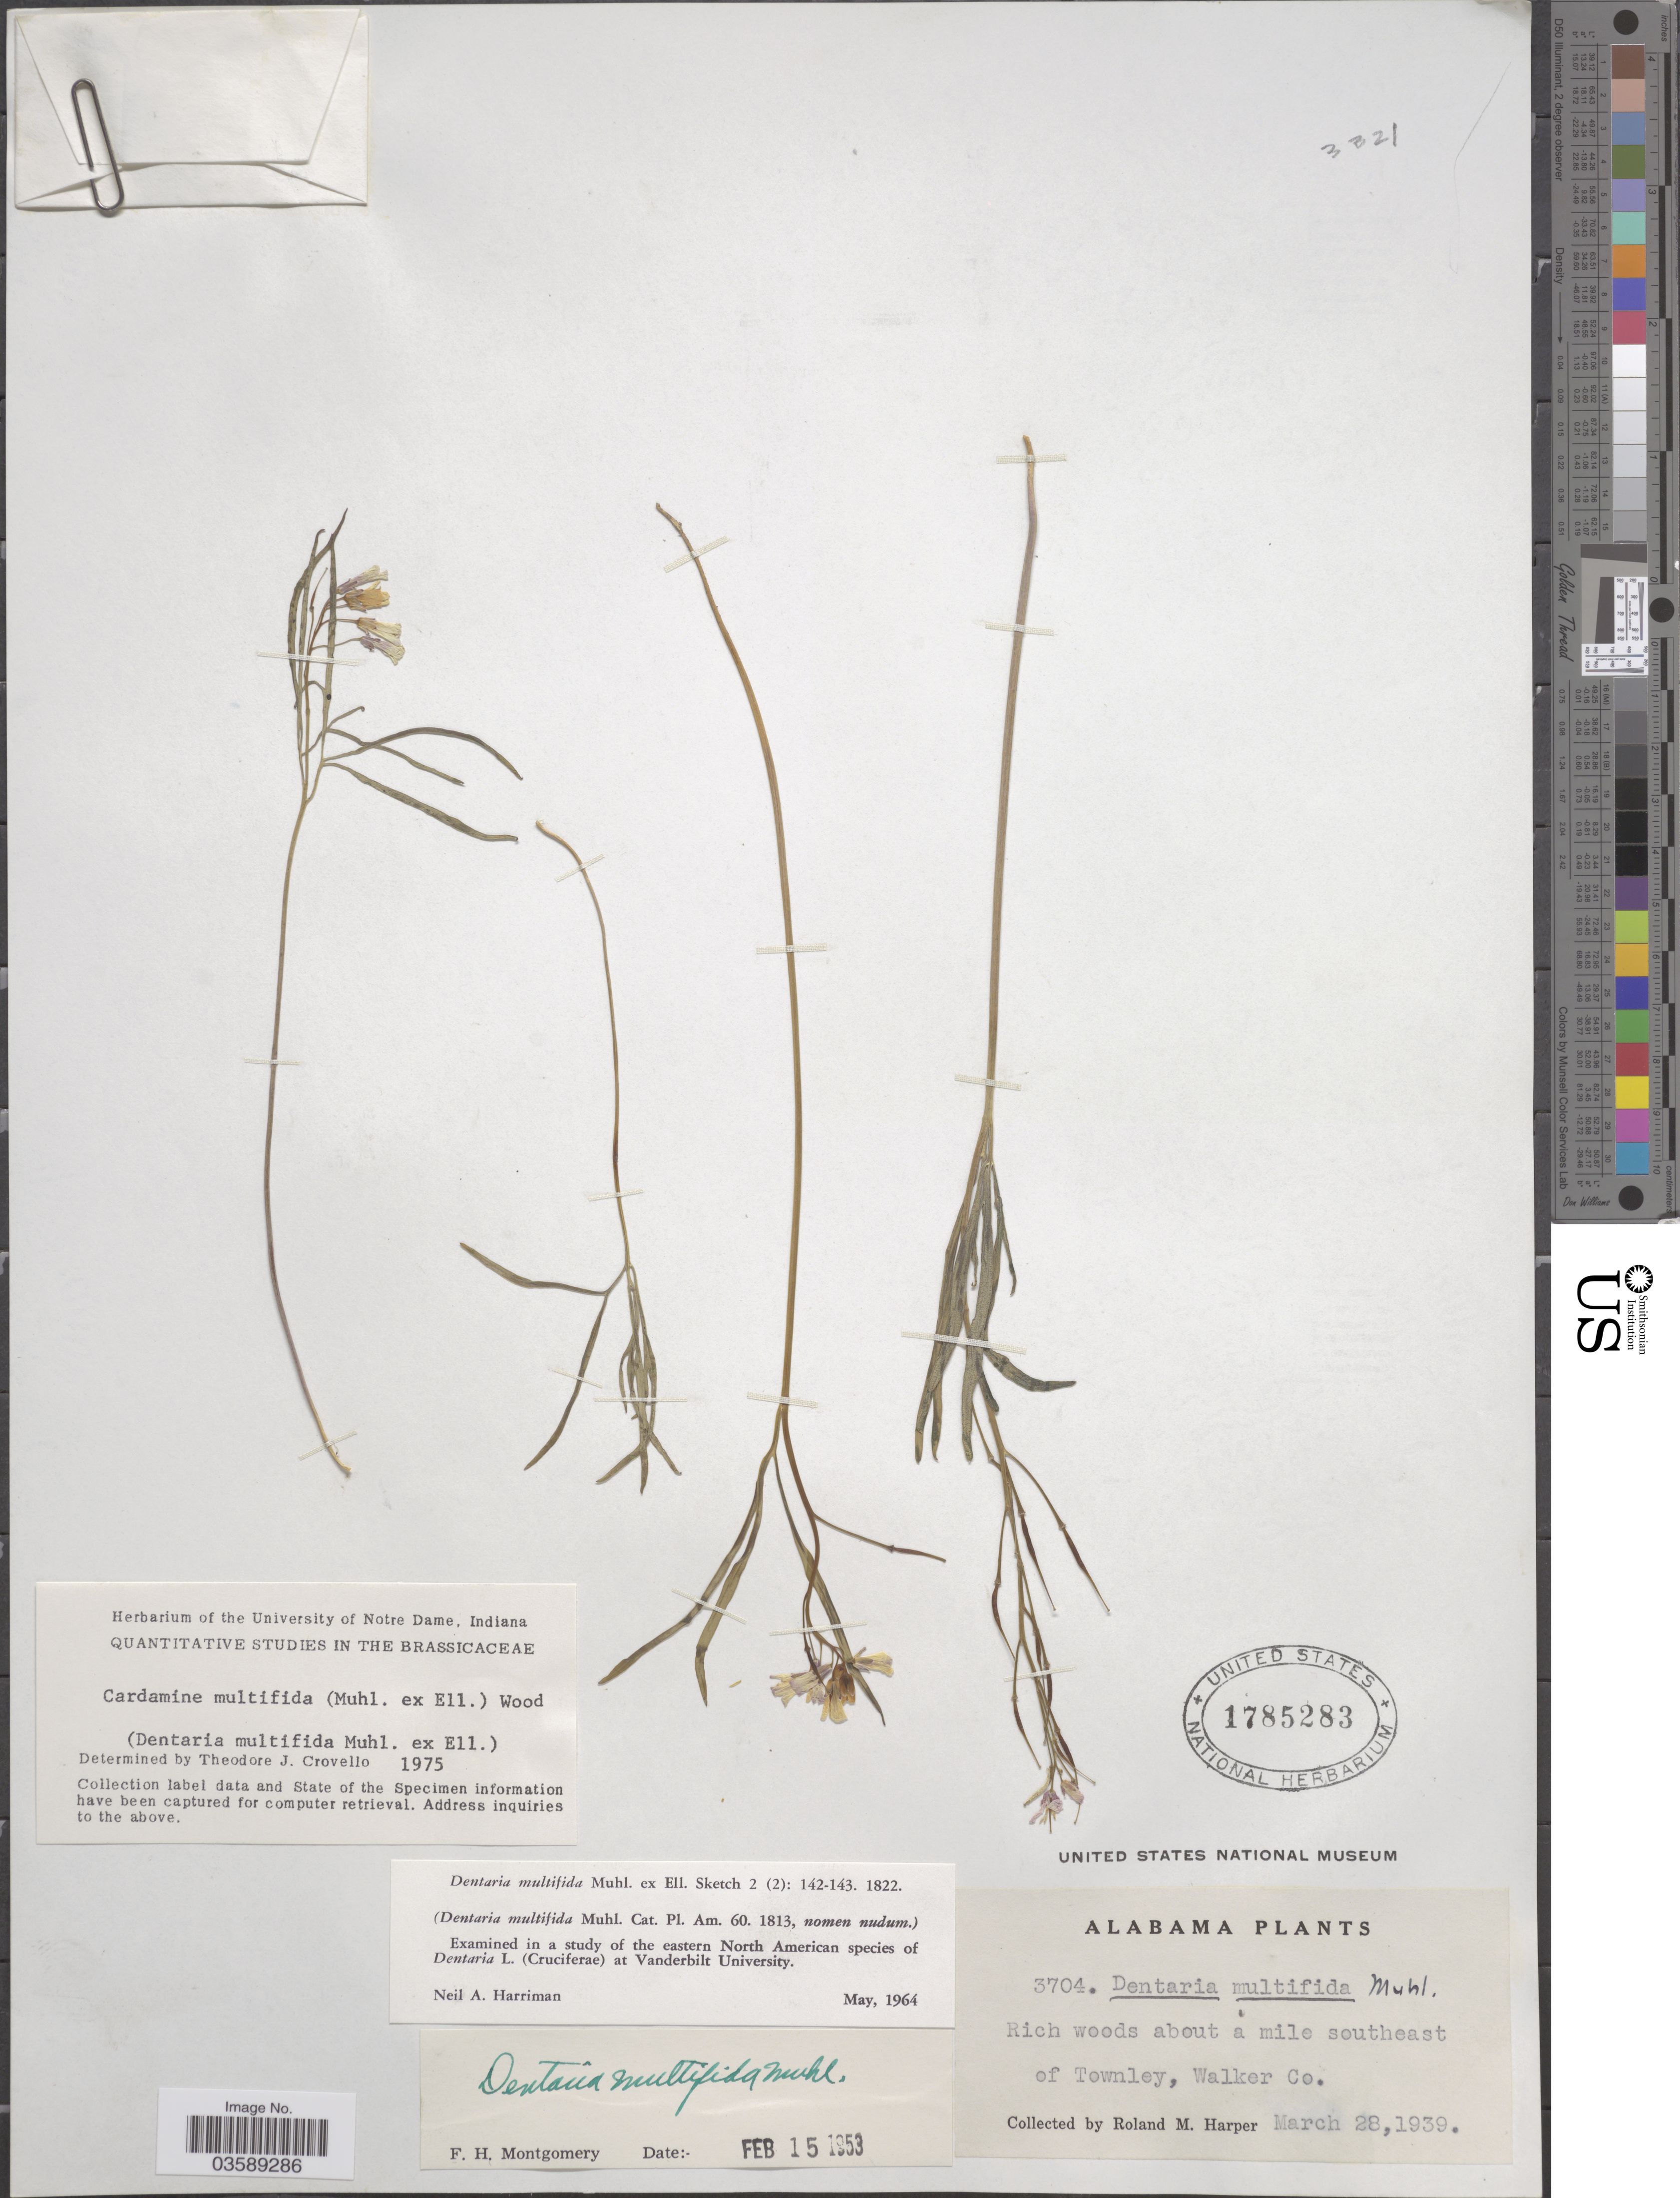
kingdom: Plantae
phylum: Tracheophyta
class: Magnoliopsida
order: Brassicales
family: Brassicaceae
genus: Cardamine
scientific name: Cardamine multifolia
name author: Rydb.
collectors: R. M. Harper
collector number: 3704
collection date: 1939-03-28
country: United States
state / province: Alabama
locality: Rich woods about a mile southeast of Townley, Walker Co.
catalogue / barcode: US 1785283